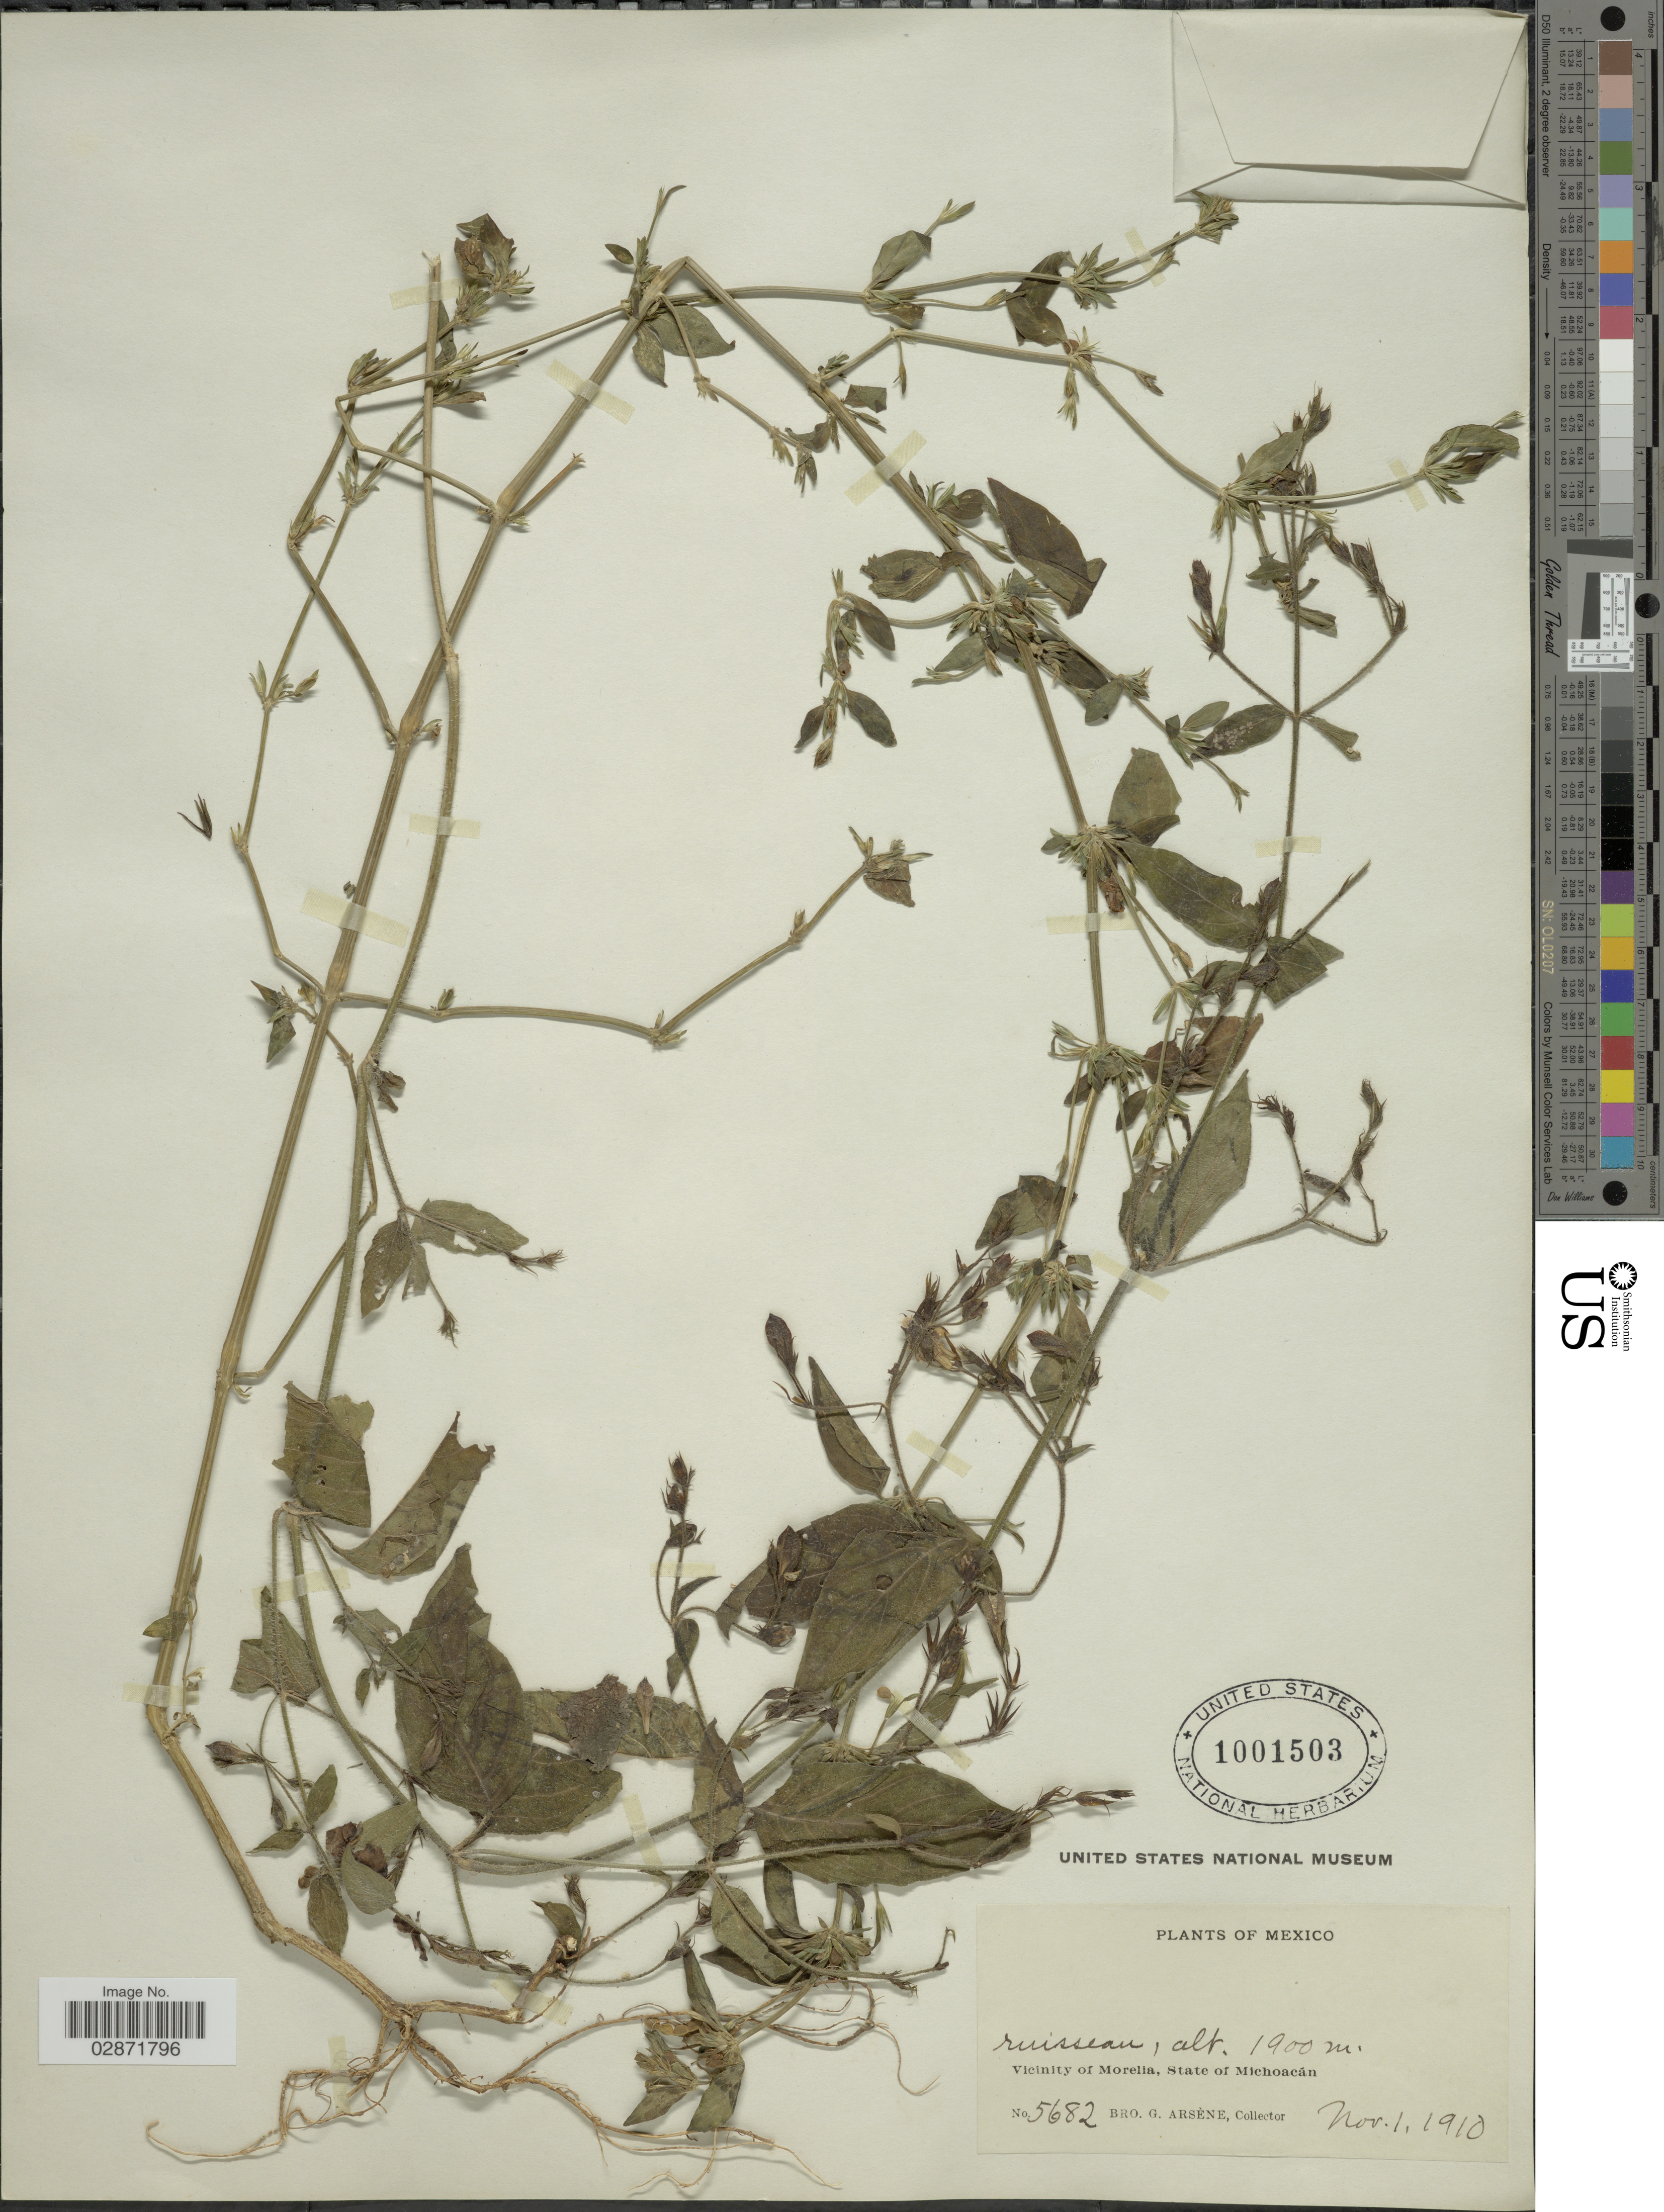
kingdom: Plantae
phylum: Tracheophyta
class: Magnoliopsida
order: Lamiales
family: Acanthaceae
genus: Dicliptera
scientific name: Dicliptera sp.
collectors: Bro. G. Arsène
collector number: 5682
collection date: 1910-11-01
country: Mexico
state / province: Michoacán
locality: Vicinity of Morelia, State of Michoacán.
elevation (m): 1900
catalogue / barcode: US 1001503